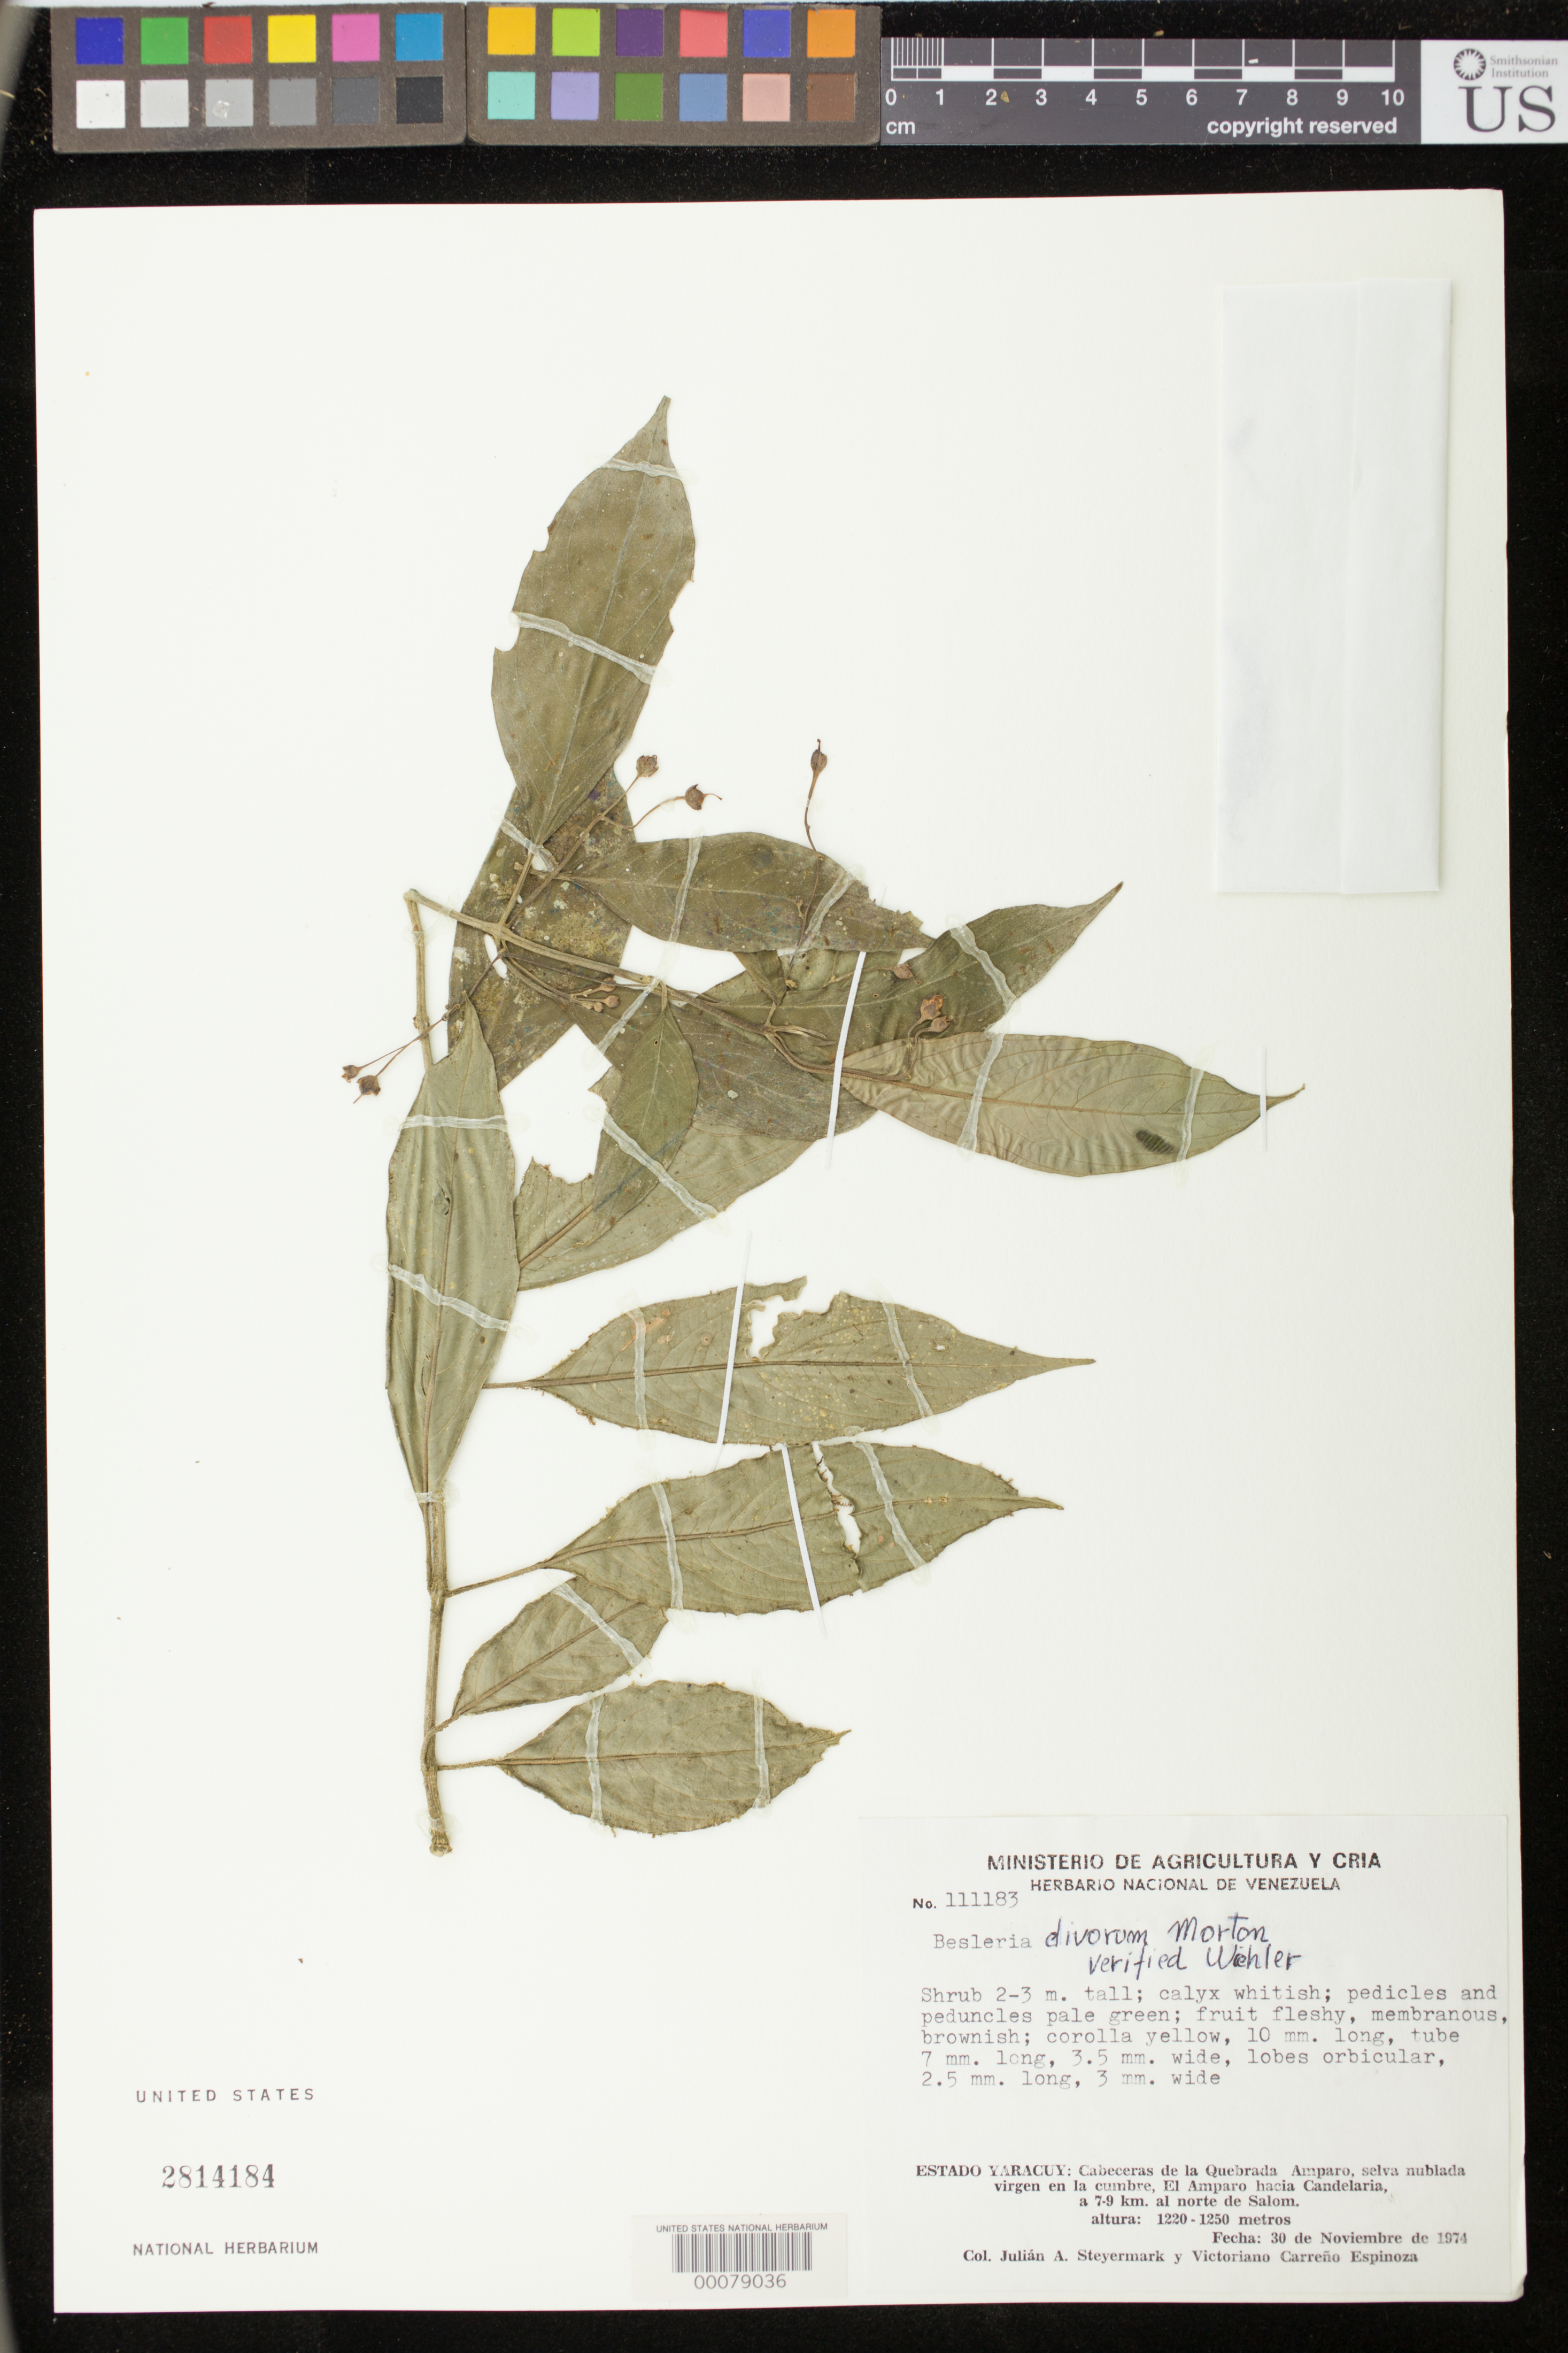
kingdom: Plantae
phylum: Tracheophyta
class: Magnoliopsida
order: Lamiales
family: Gesneriaceae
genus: Besleria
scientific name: Besleria clivorum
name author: C.V. Morton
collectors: J. Steyermark & V. Espinoza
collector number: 111183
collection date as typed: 30 Nov 1974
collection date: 1974-11-30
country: Venezuela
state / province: Yaracuy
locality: Chief city of the Quebrada Amparo, El Amparo near Candelaria, 7-9 km N of Salom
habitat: Virgin cloud forest on the summit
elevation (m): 1220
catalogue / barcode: US 2814184